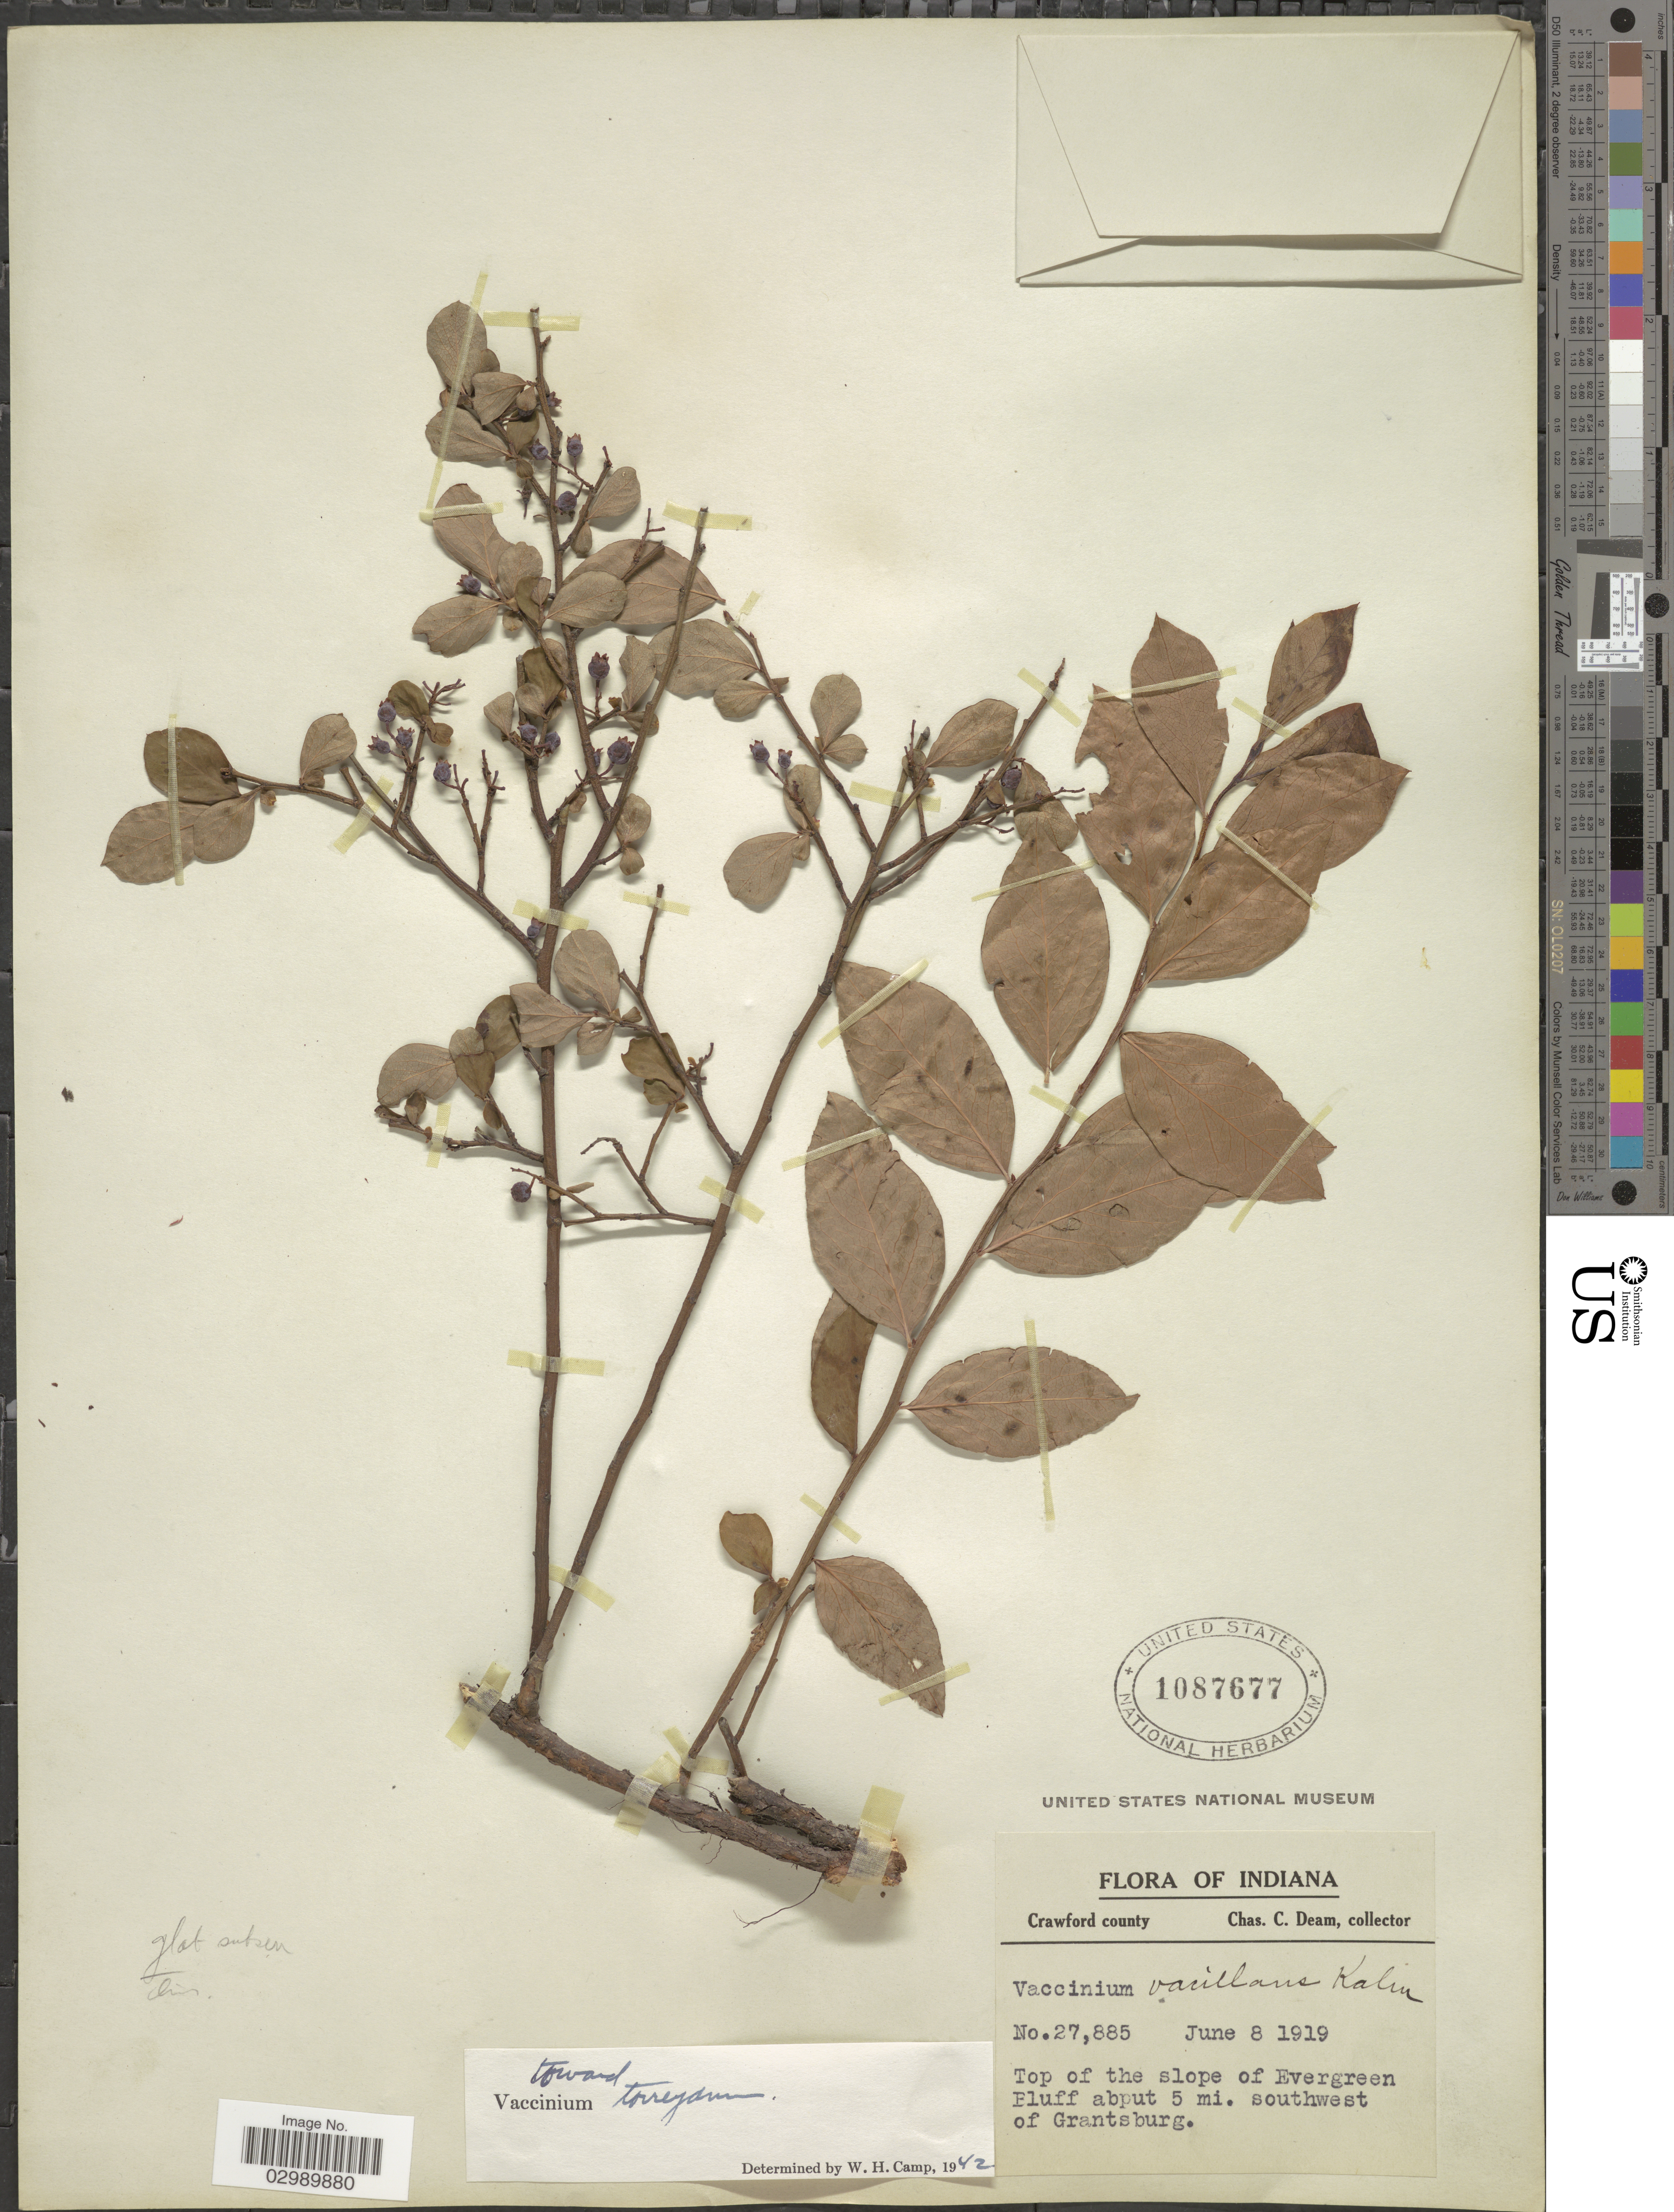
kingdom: Plantae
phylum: Tracheophyta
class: Magnoliopsida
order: Ericales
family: Ericaceae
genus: Vaccinium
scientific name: Vaccinium torreyanum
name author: Camp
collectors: C. C. Deam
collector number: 27885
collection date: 1919-06-08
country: United States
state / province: Indiana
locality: Crawford County, Top of the slope of Evergreen Bluff about 5 mi. southwest of Grantsburg.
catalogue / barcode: US 1087677